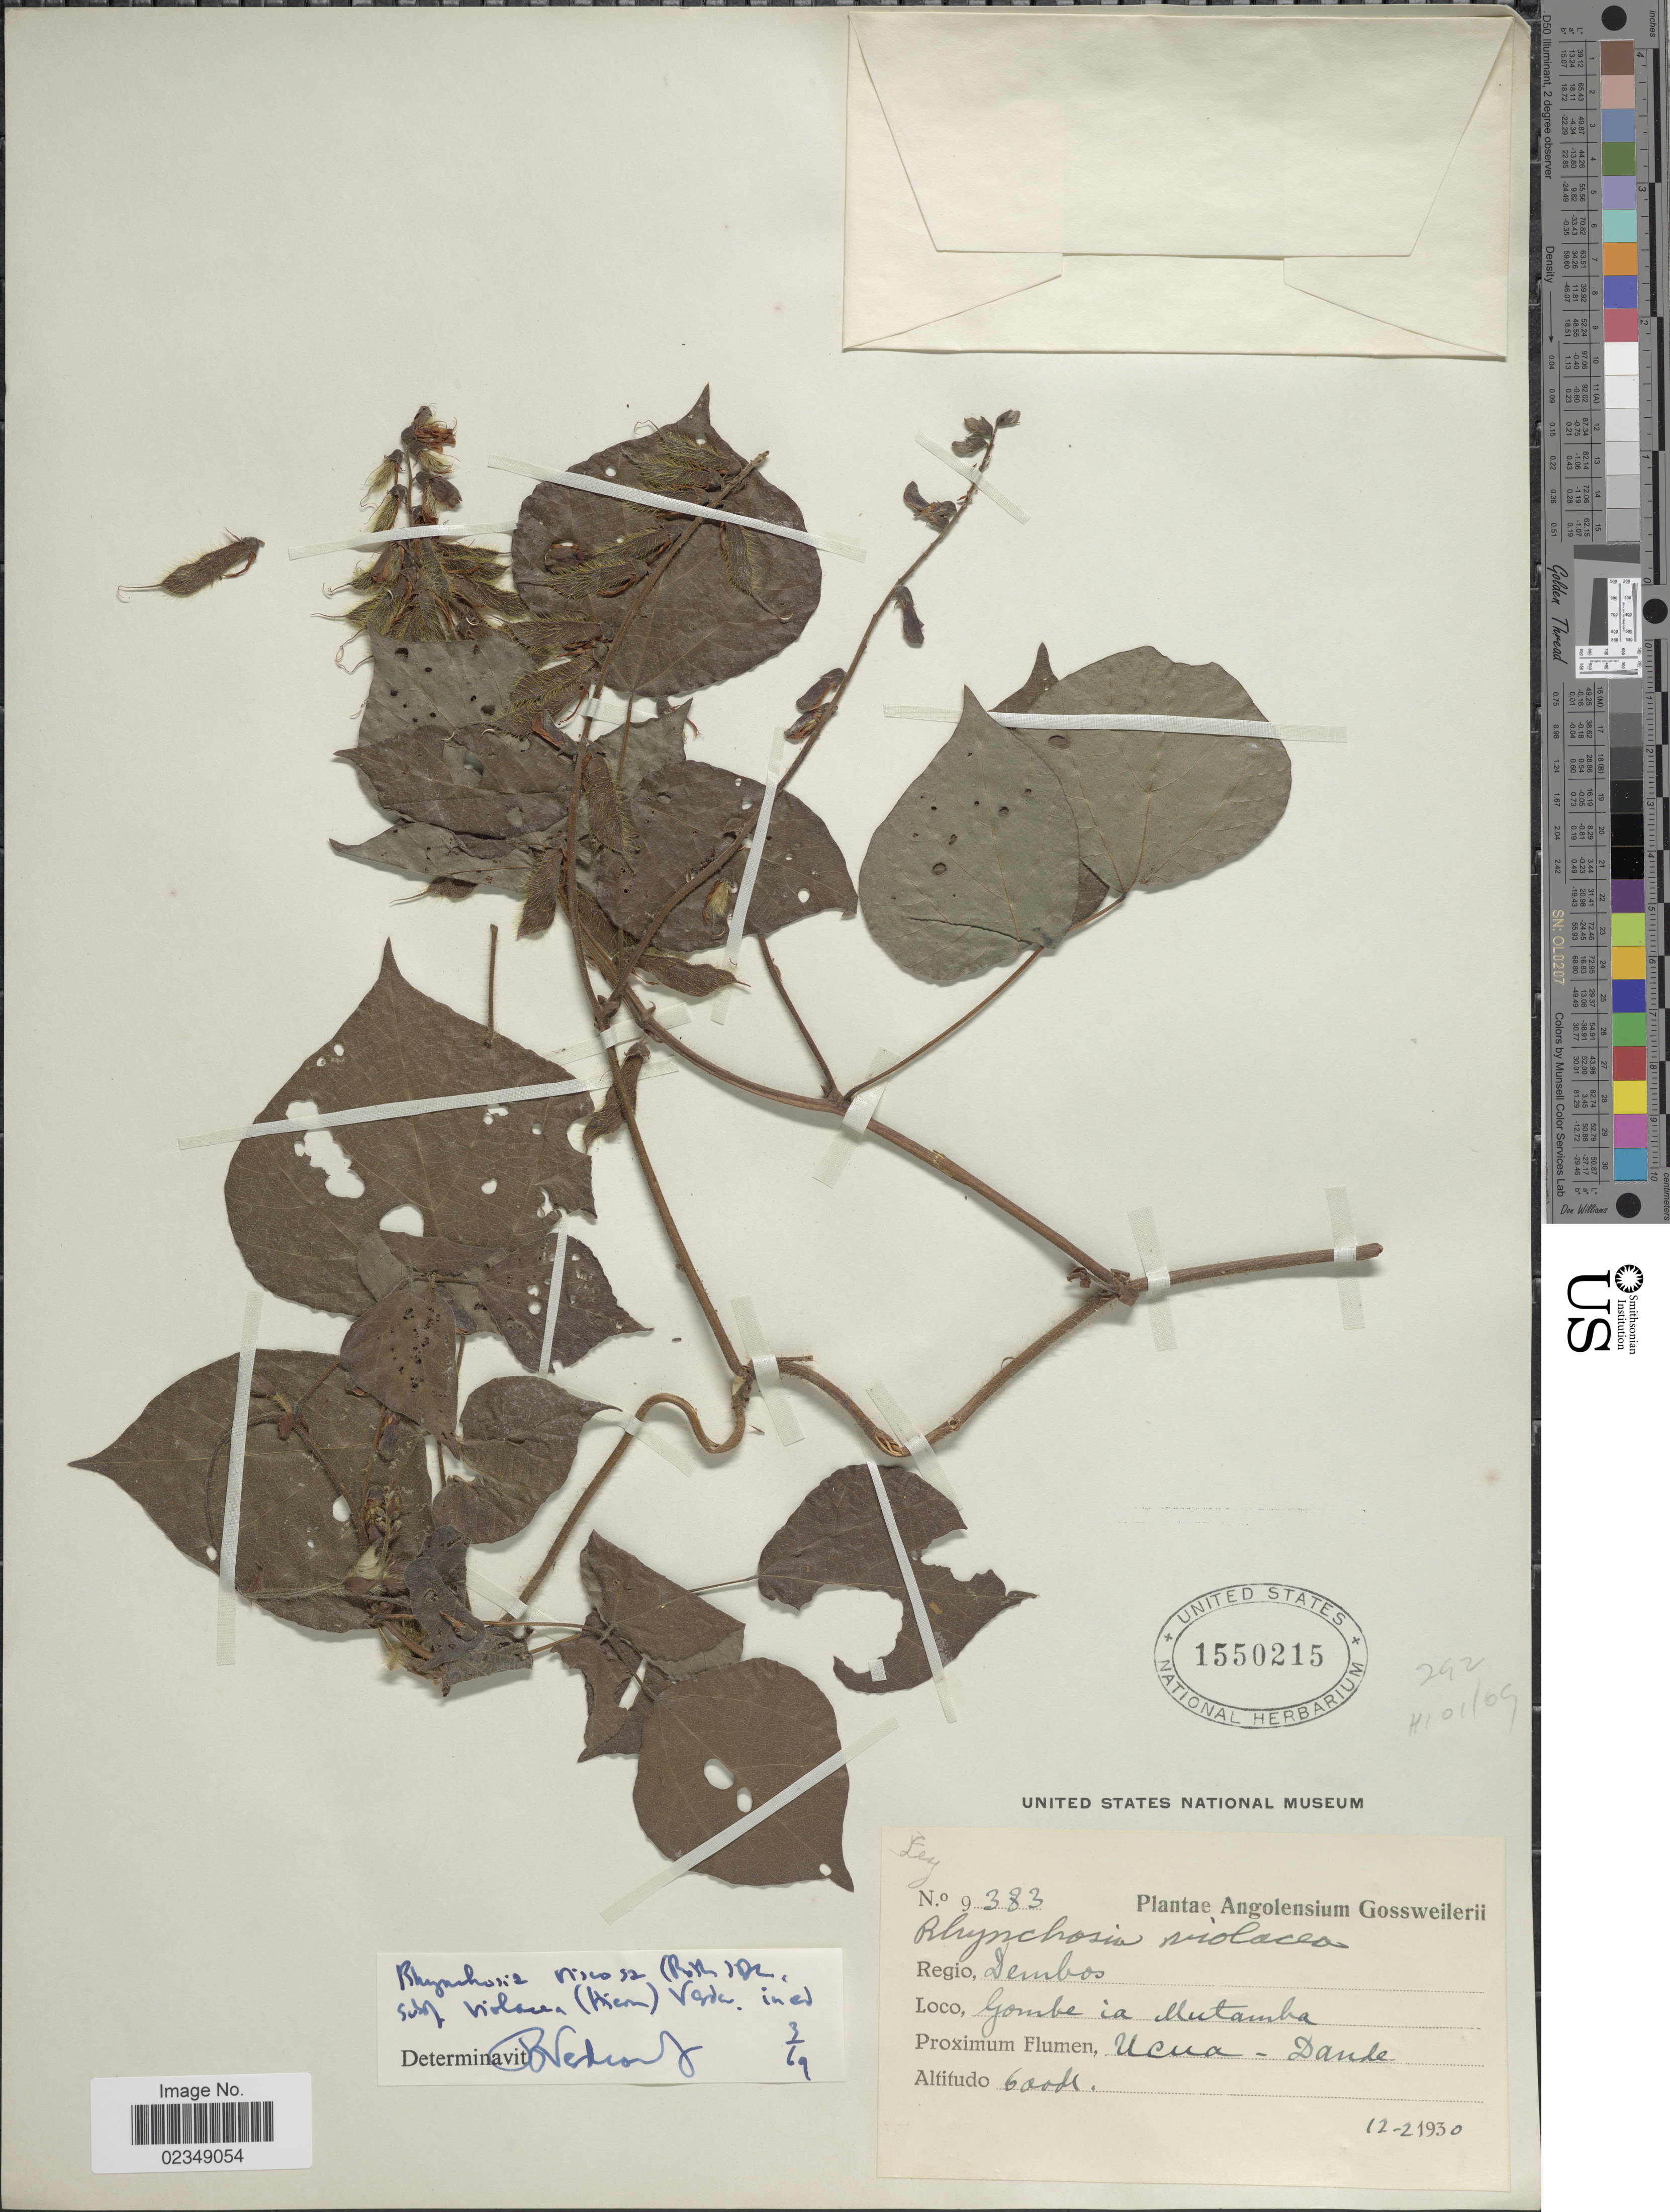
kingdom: Plantae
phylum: Tracheophyta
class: Magnoliopsida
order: Fabales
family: Fabaceae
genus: Rhynchosia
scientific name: Rhynchosia viscosa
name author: DC.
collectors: -. Gossweiler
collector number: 9383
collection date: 1930-02-12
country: Angola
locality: Angolensium, Regio Dembos, Gombe ia Mutamba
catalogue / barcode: US 1550215